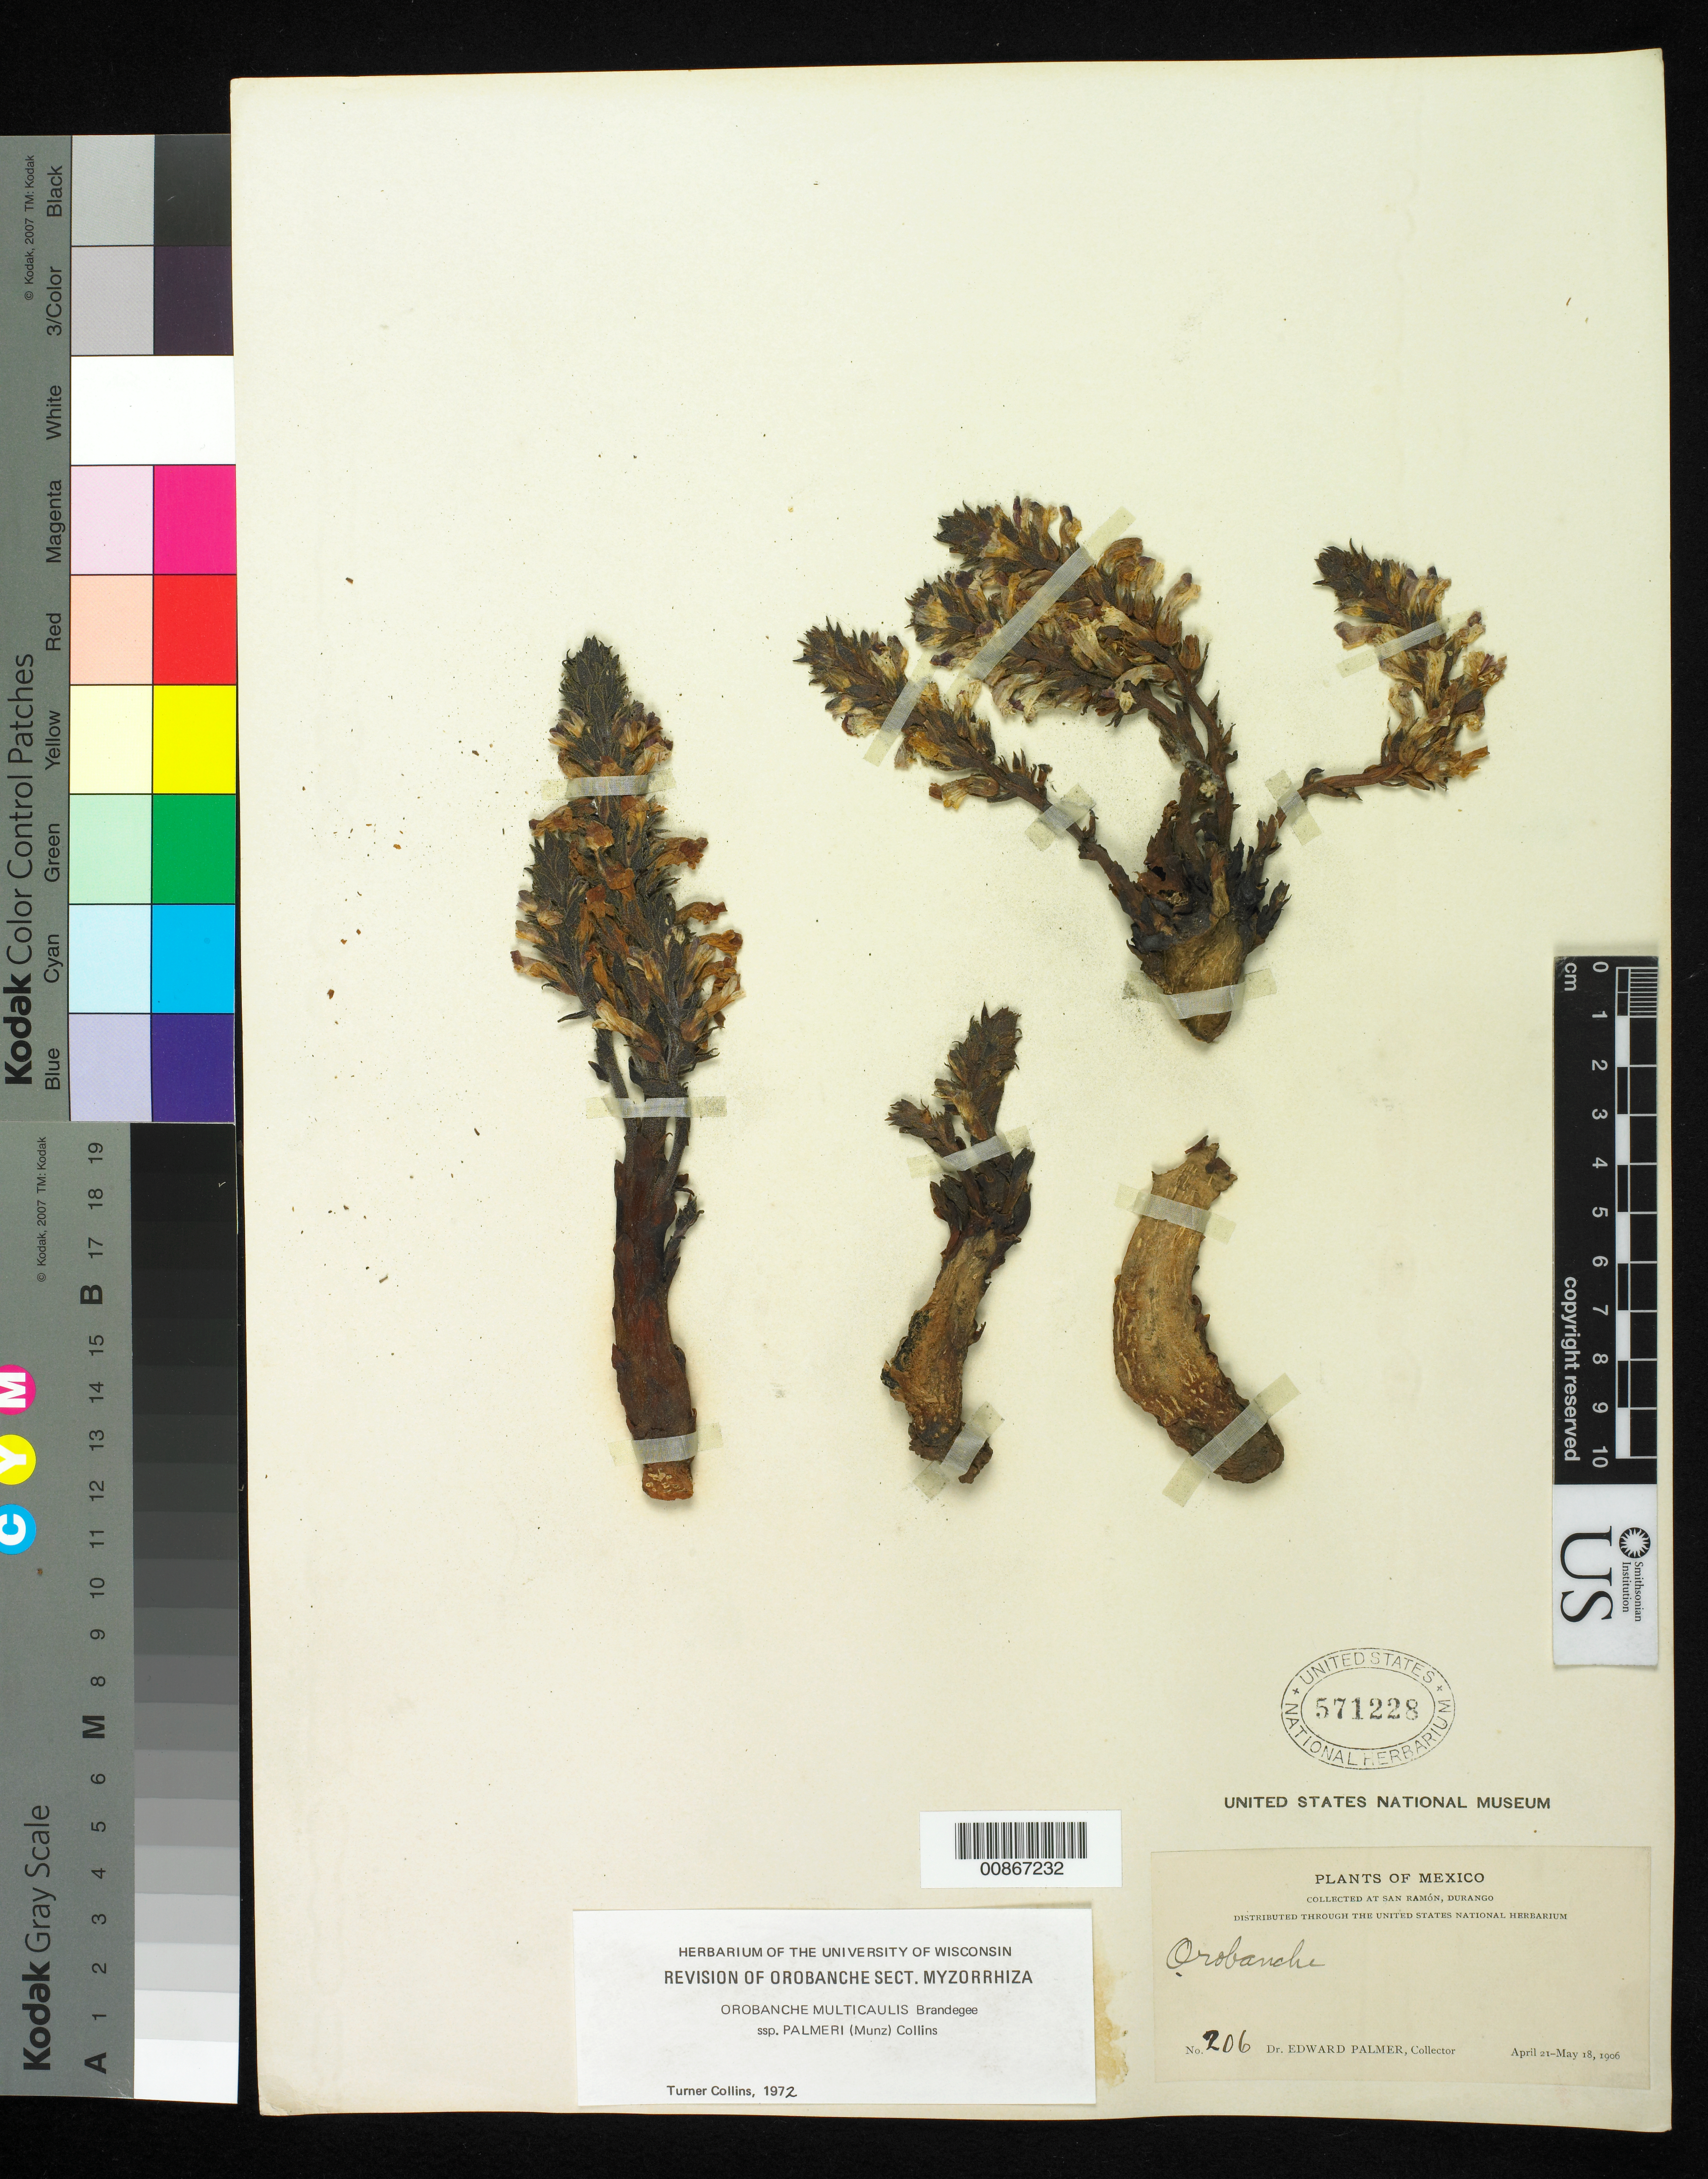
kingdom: Plantae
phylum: Tracheophyta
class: Magnoliopsida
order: Lamiales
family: Orobanchaceae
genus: Orobanche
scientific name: Orobanche multicaulis subsp. palmeri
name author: (Munz) L.T. Collins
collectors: E. Palmer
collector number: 206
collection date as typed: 21 Apr 1906 to 18 May 1906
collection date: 1906-04-21/1906-05-18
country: Mexico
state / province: Durango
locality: San Ramón, Durango.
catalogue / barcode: US 571228